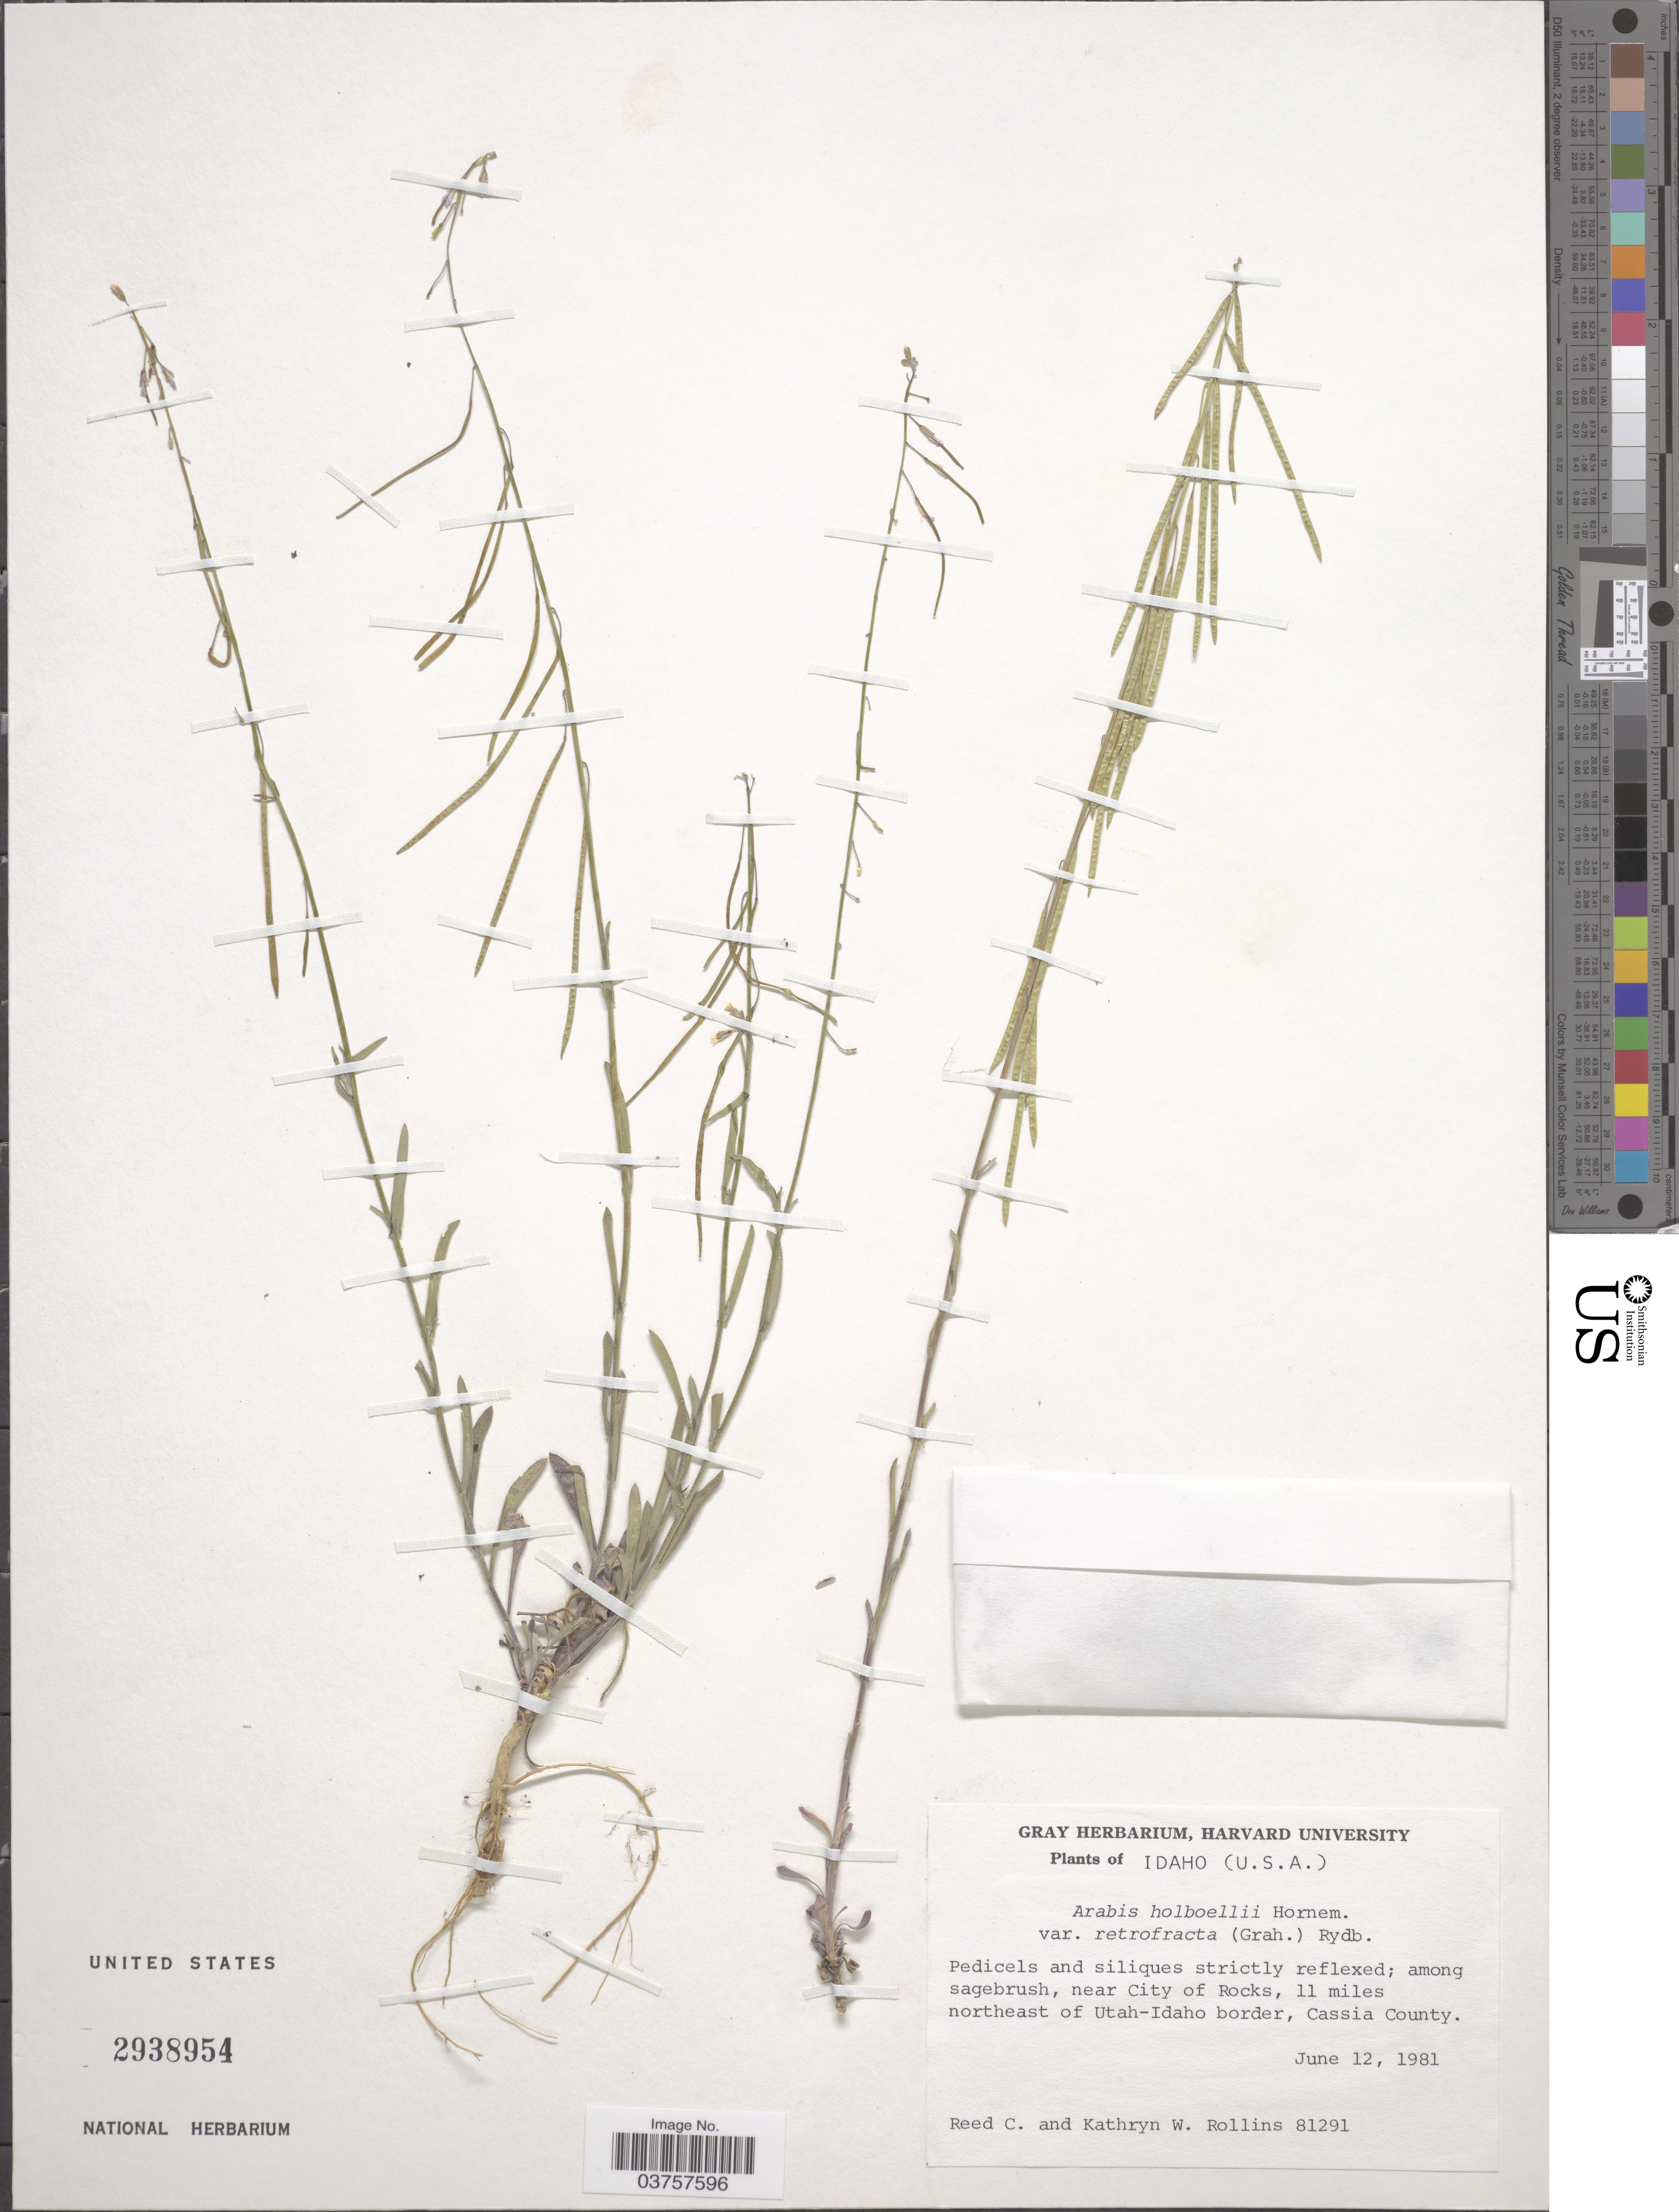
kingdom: Plantae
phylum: Tracheophyta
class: Magnoliopsida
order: Brassicales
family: Brassicaceae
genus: Arabis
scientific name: Arabis holboellii var. retrofracta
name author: Rydb.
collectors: R. C. Rollins & K. W. Rollins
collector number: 81291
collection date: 1981-06-12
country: United States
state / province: Idaho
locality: Near City of Rocks, 11 miles northeast of Utah-Idaho border, Cassia County.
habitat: among sagebrush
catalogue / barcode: US 2938954